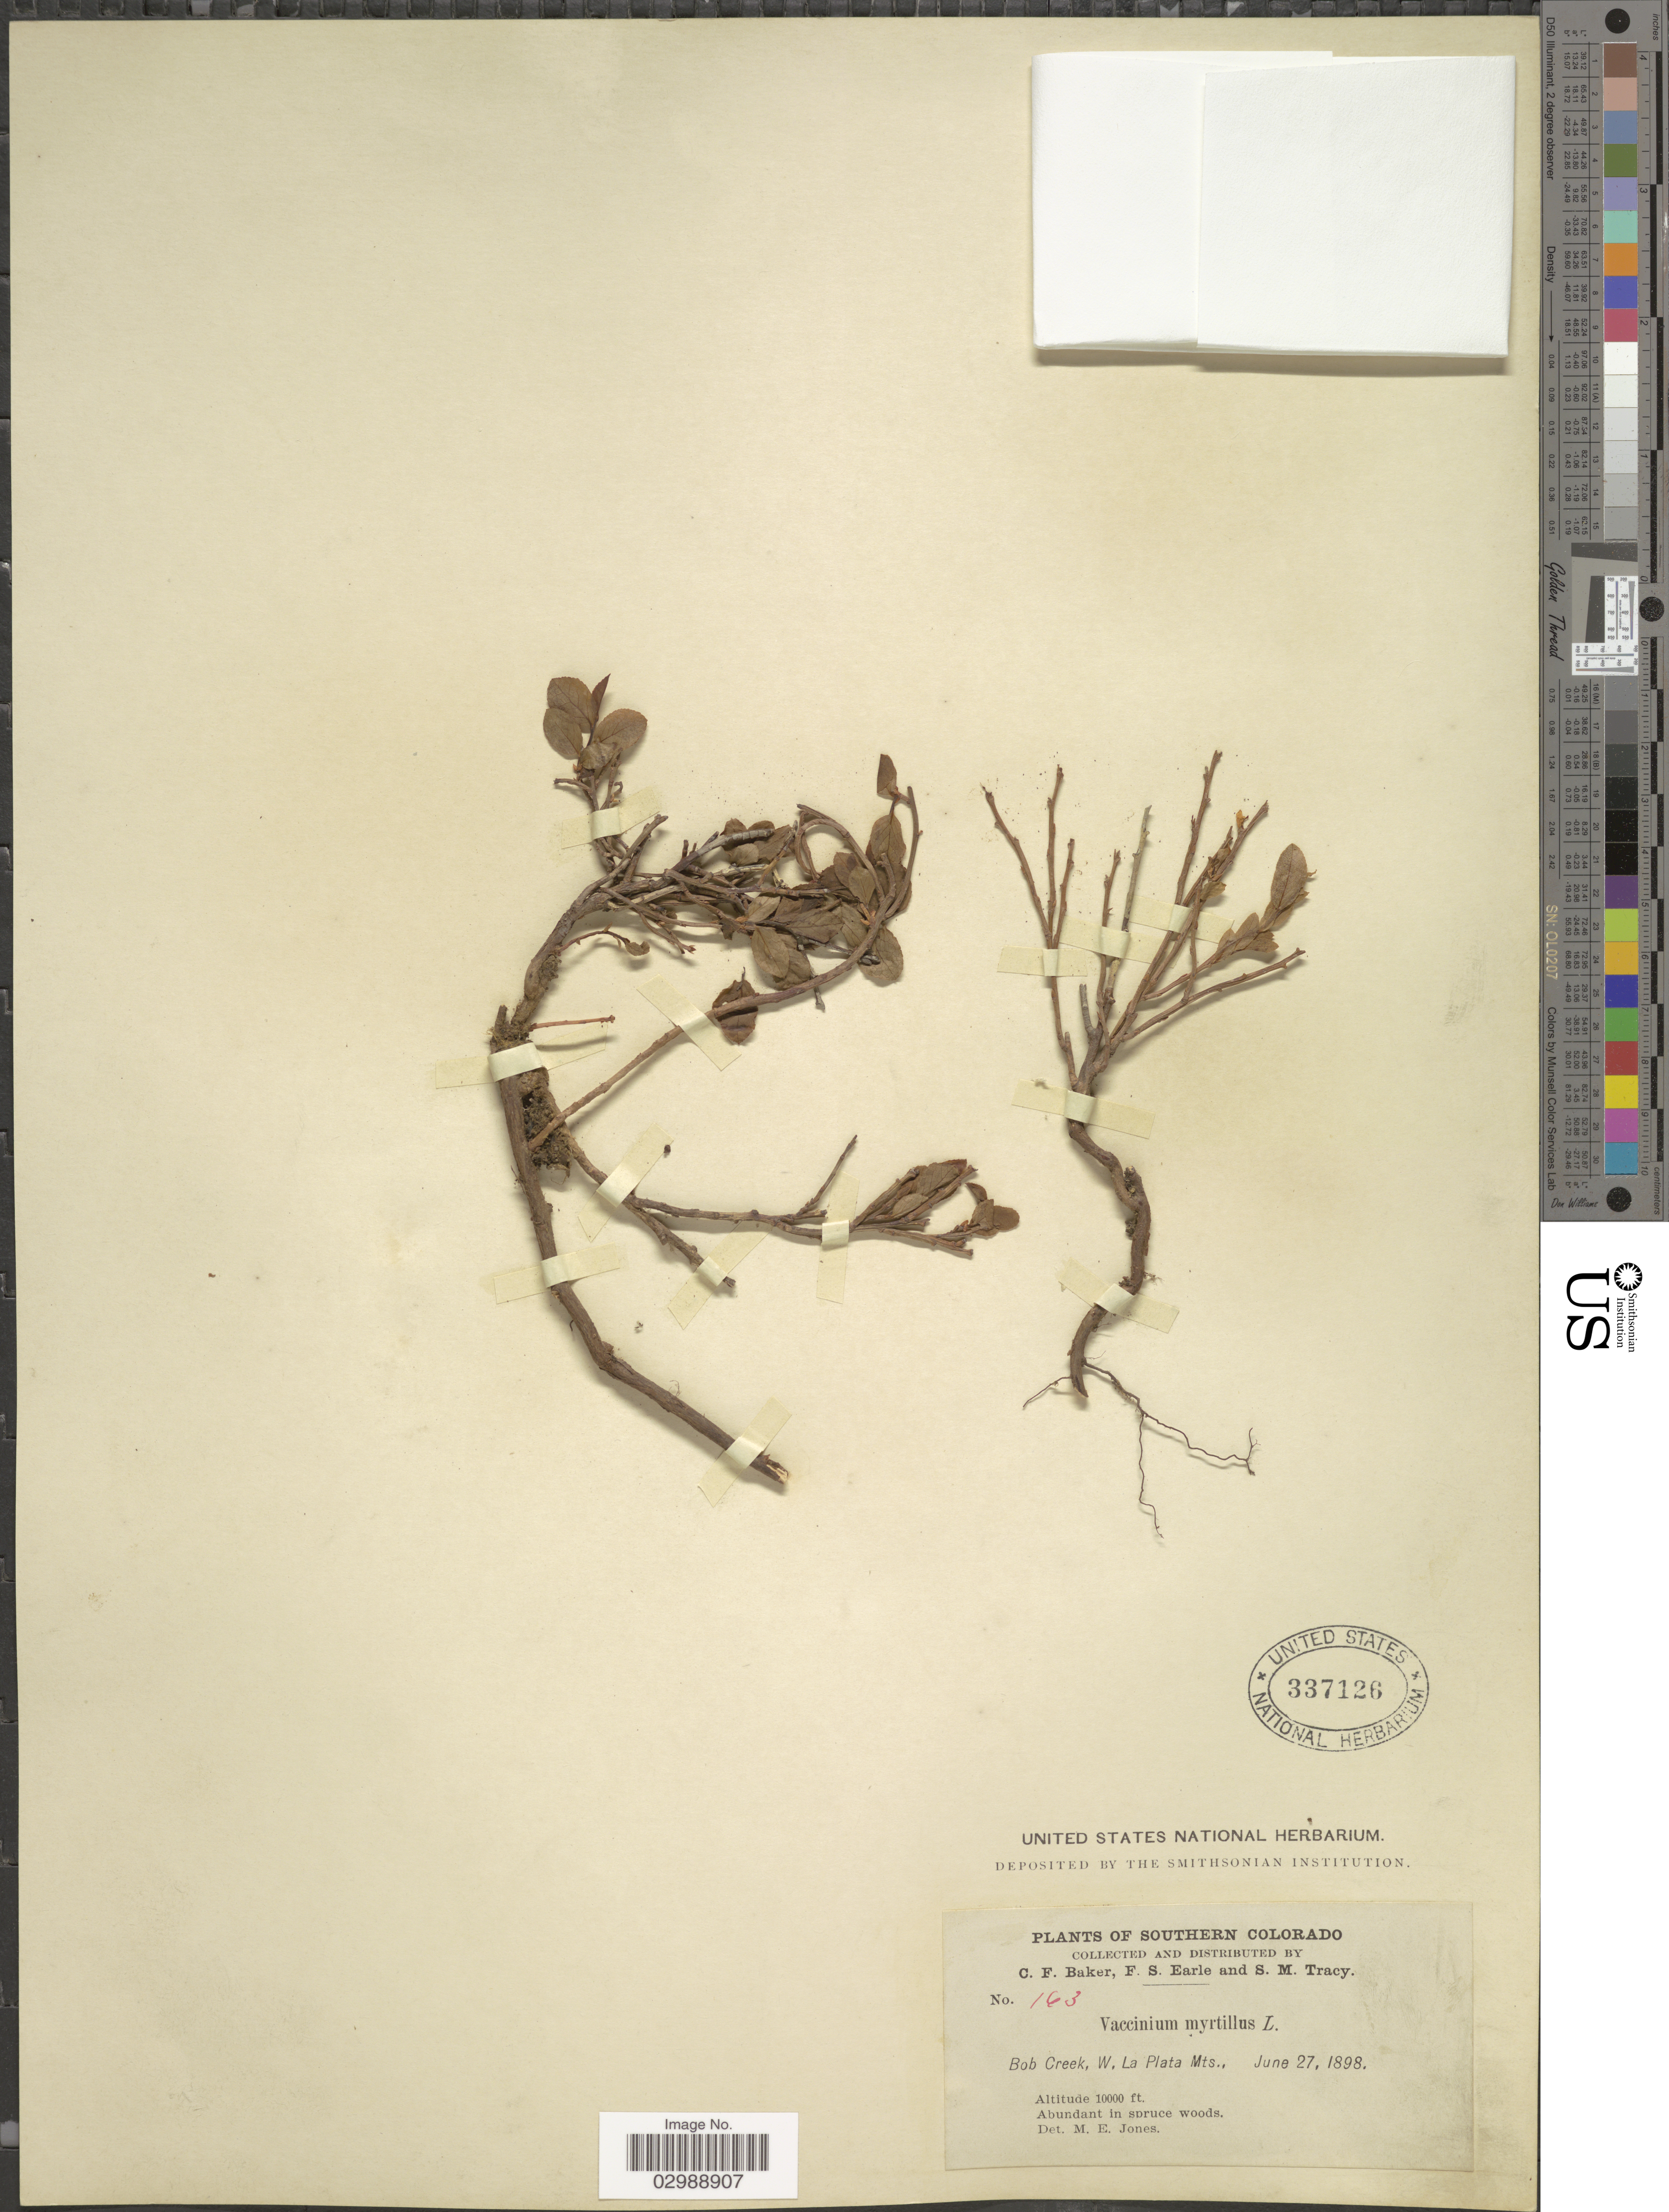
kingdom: Plantae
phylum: Tracheophyta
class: Magnoliopsida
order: Ericales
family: Ericaceae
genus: Vaccinium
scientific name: Vaccinium oreophilum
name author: Rydb.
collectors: C. F. Baker, F. S. Earle & S. M. Tracy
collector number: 143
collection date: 1898-06-27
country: United States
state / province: Colorado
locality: Southern Colorado. Bob Creek, W. La Plata Mts.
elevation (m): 3048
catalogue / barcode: US 337126